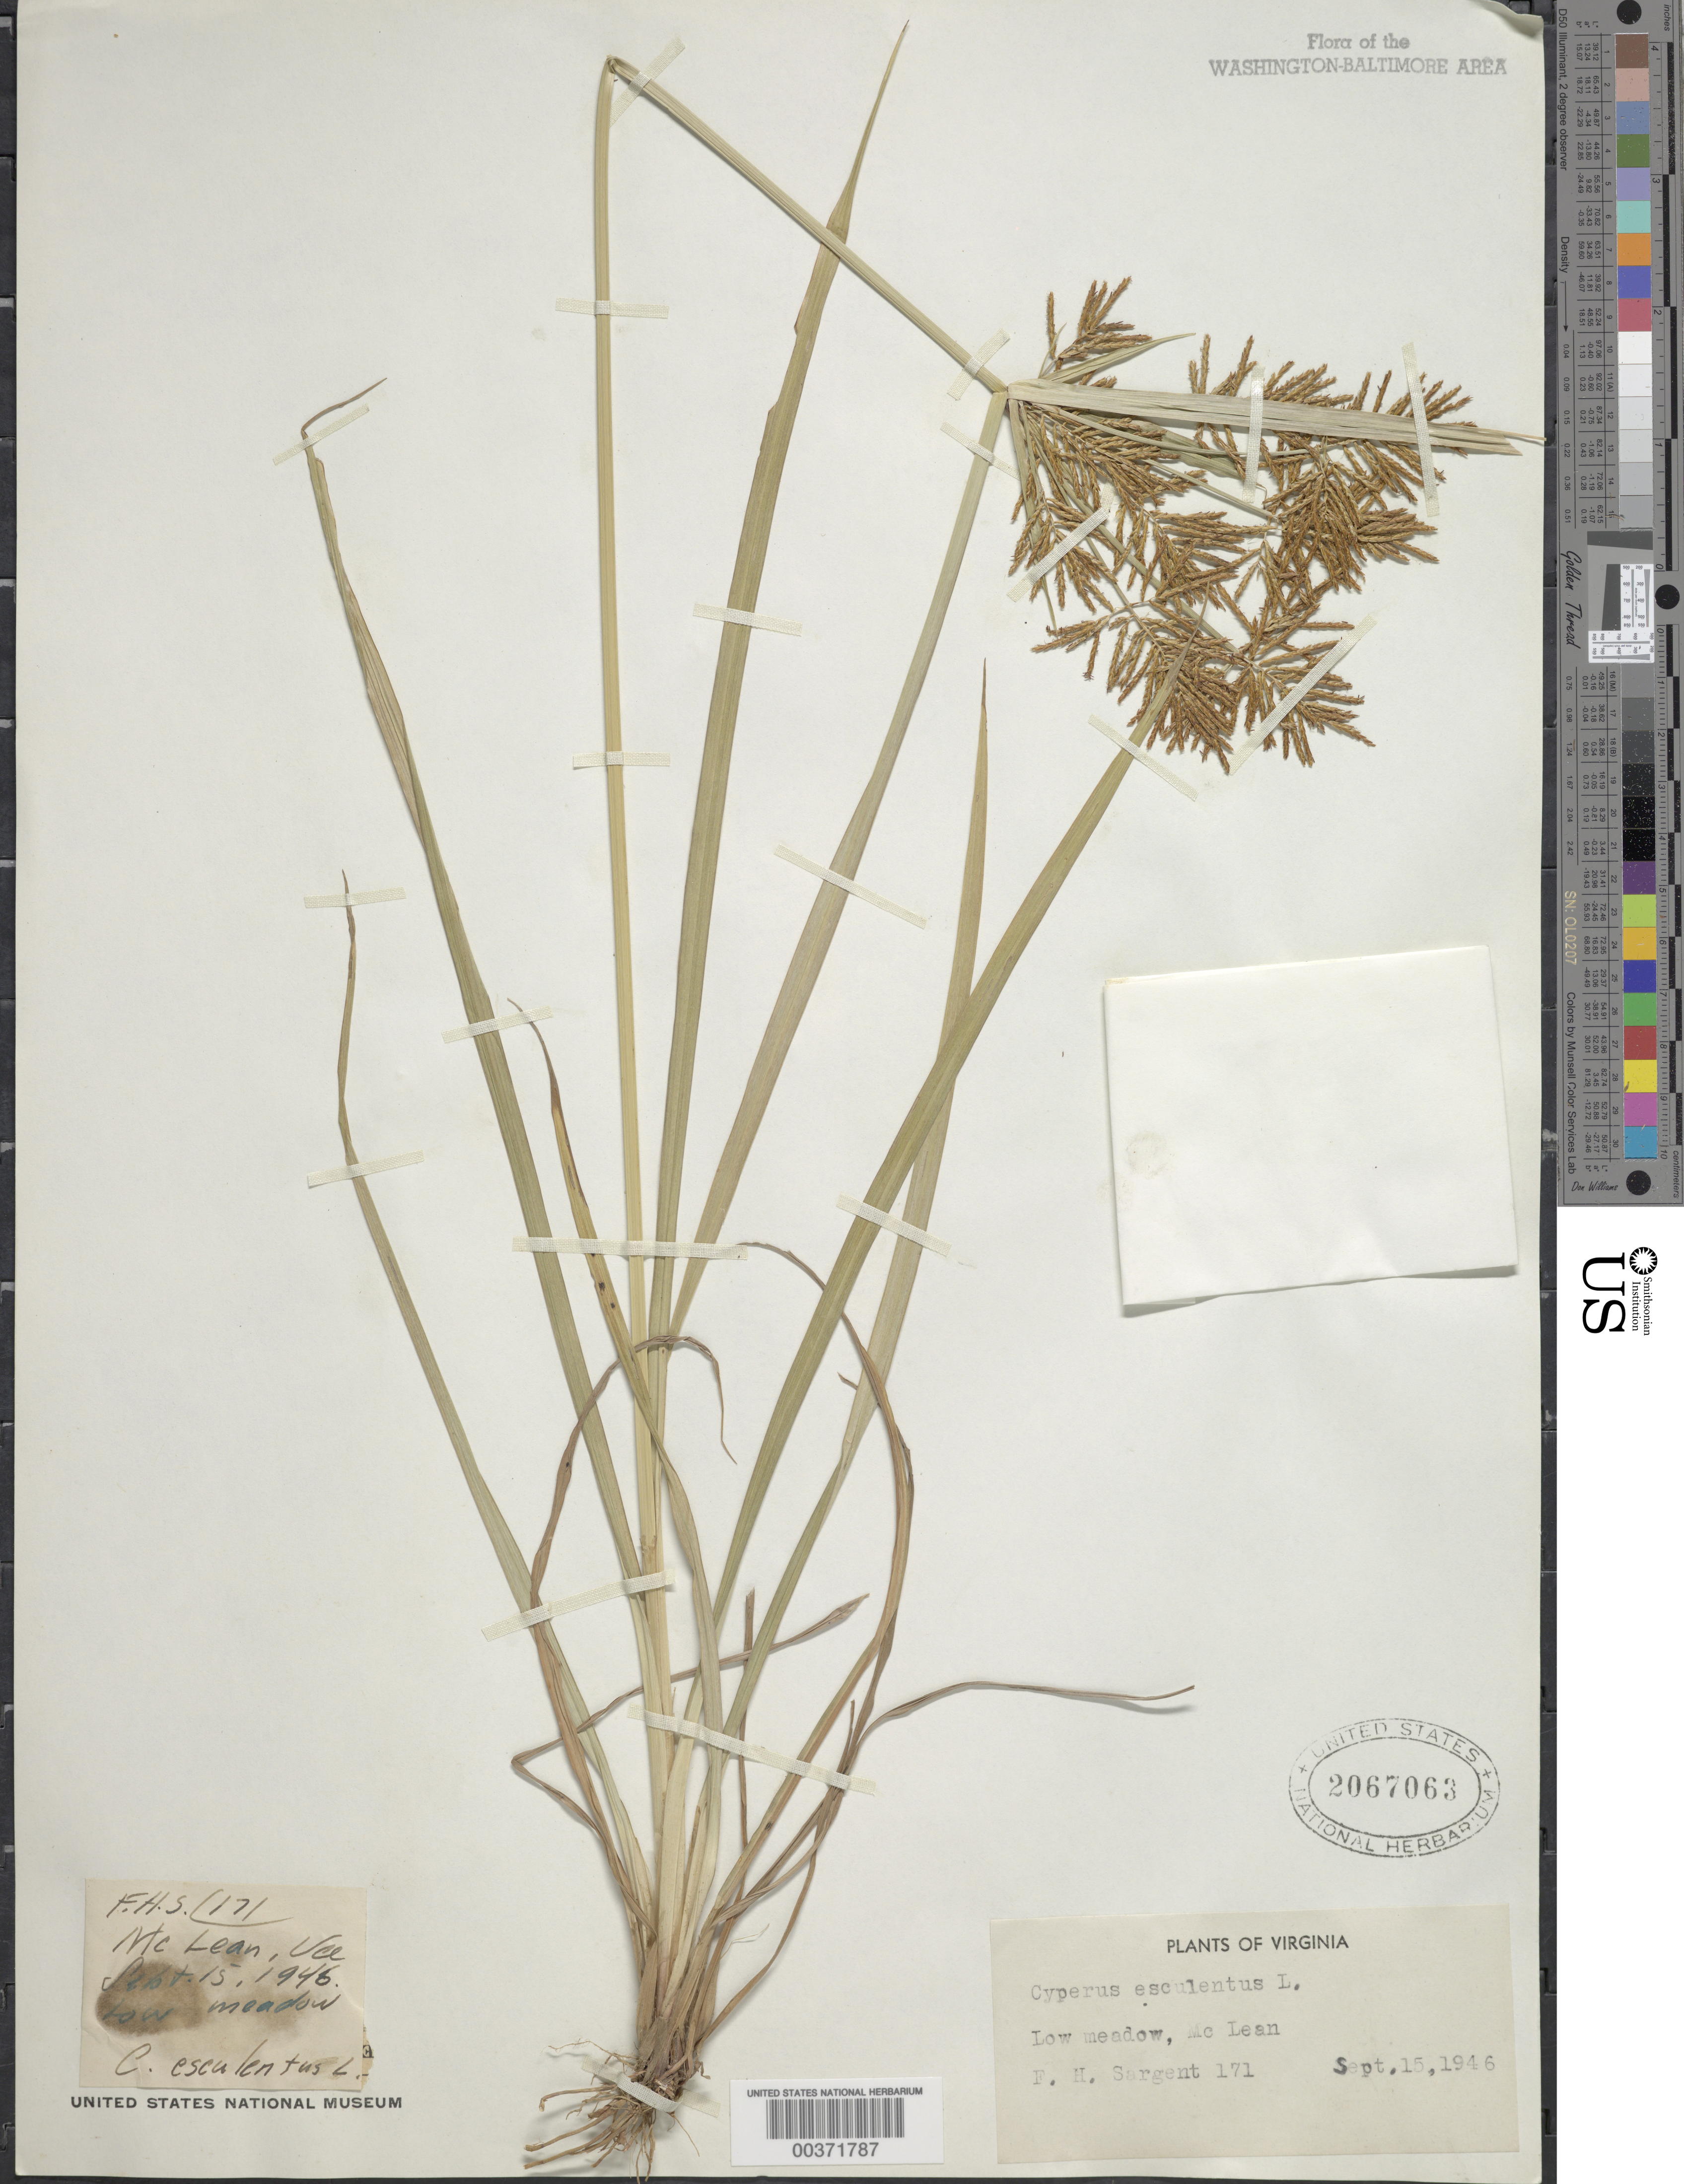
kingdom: Plantae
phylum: Tracheophyta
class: Liliopsida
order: Poales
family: Cyperaceae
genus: Cyperus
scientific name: Cyperus esculentus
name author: L.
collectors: F. H. Sargent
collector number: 171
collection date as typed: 15 Sep 1946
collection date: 1946-09-15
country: United States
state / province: Virginia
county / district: Fairfax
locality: Mclean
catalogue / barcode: US 2067063